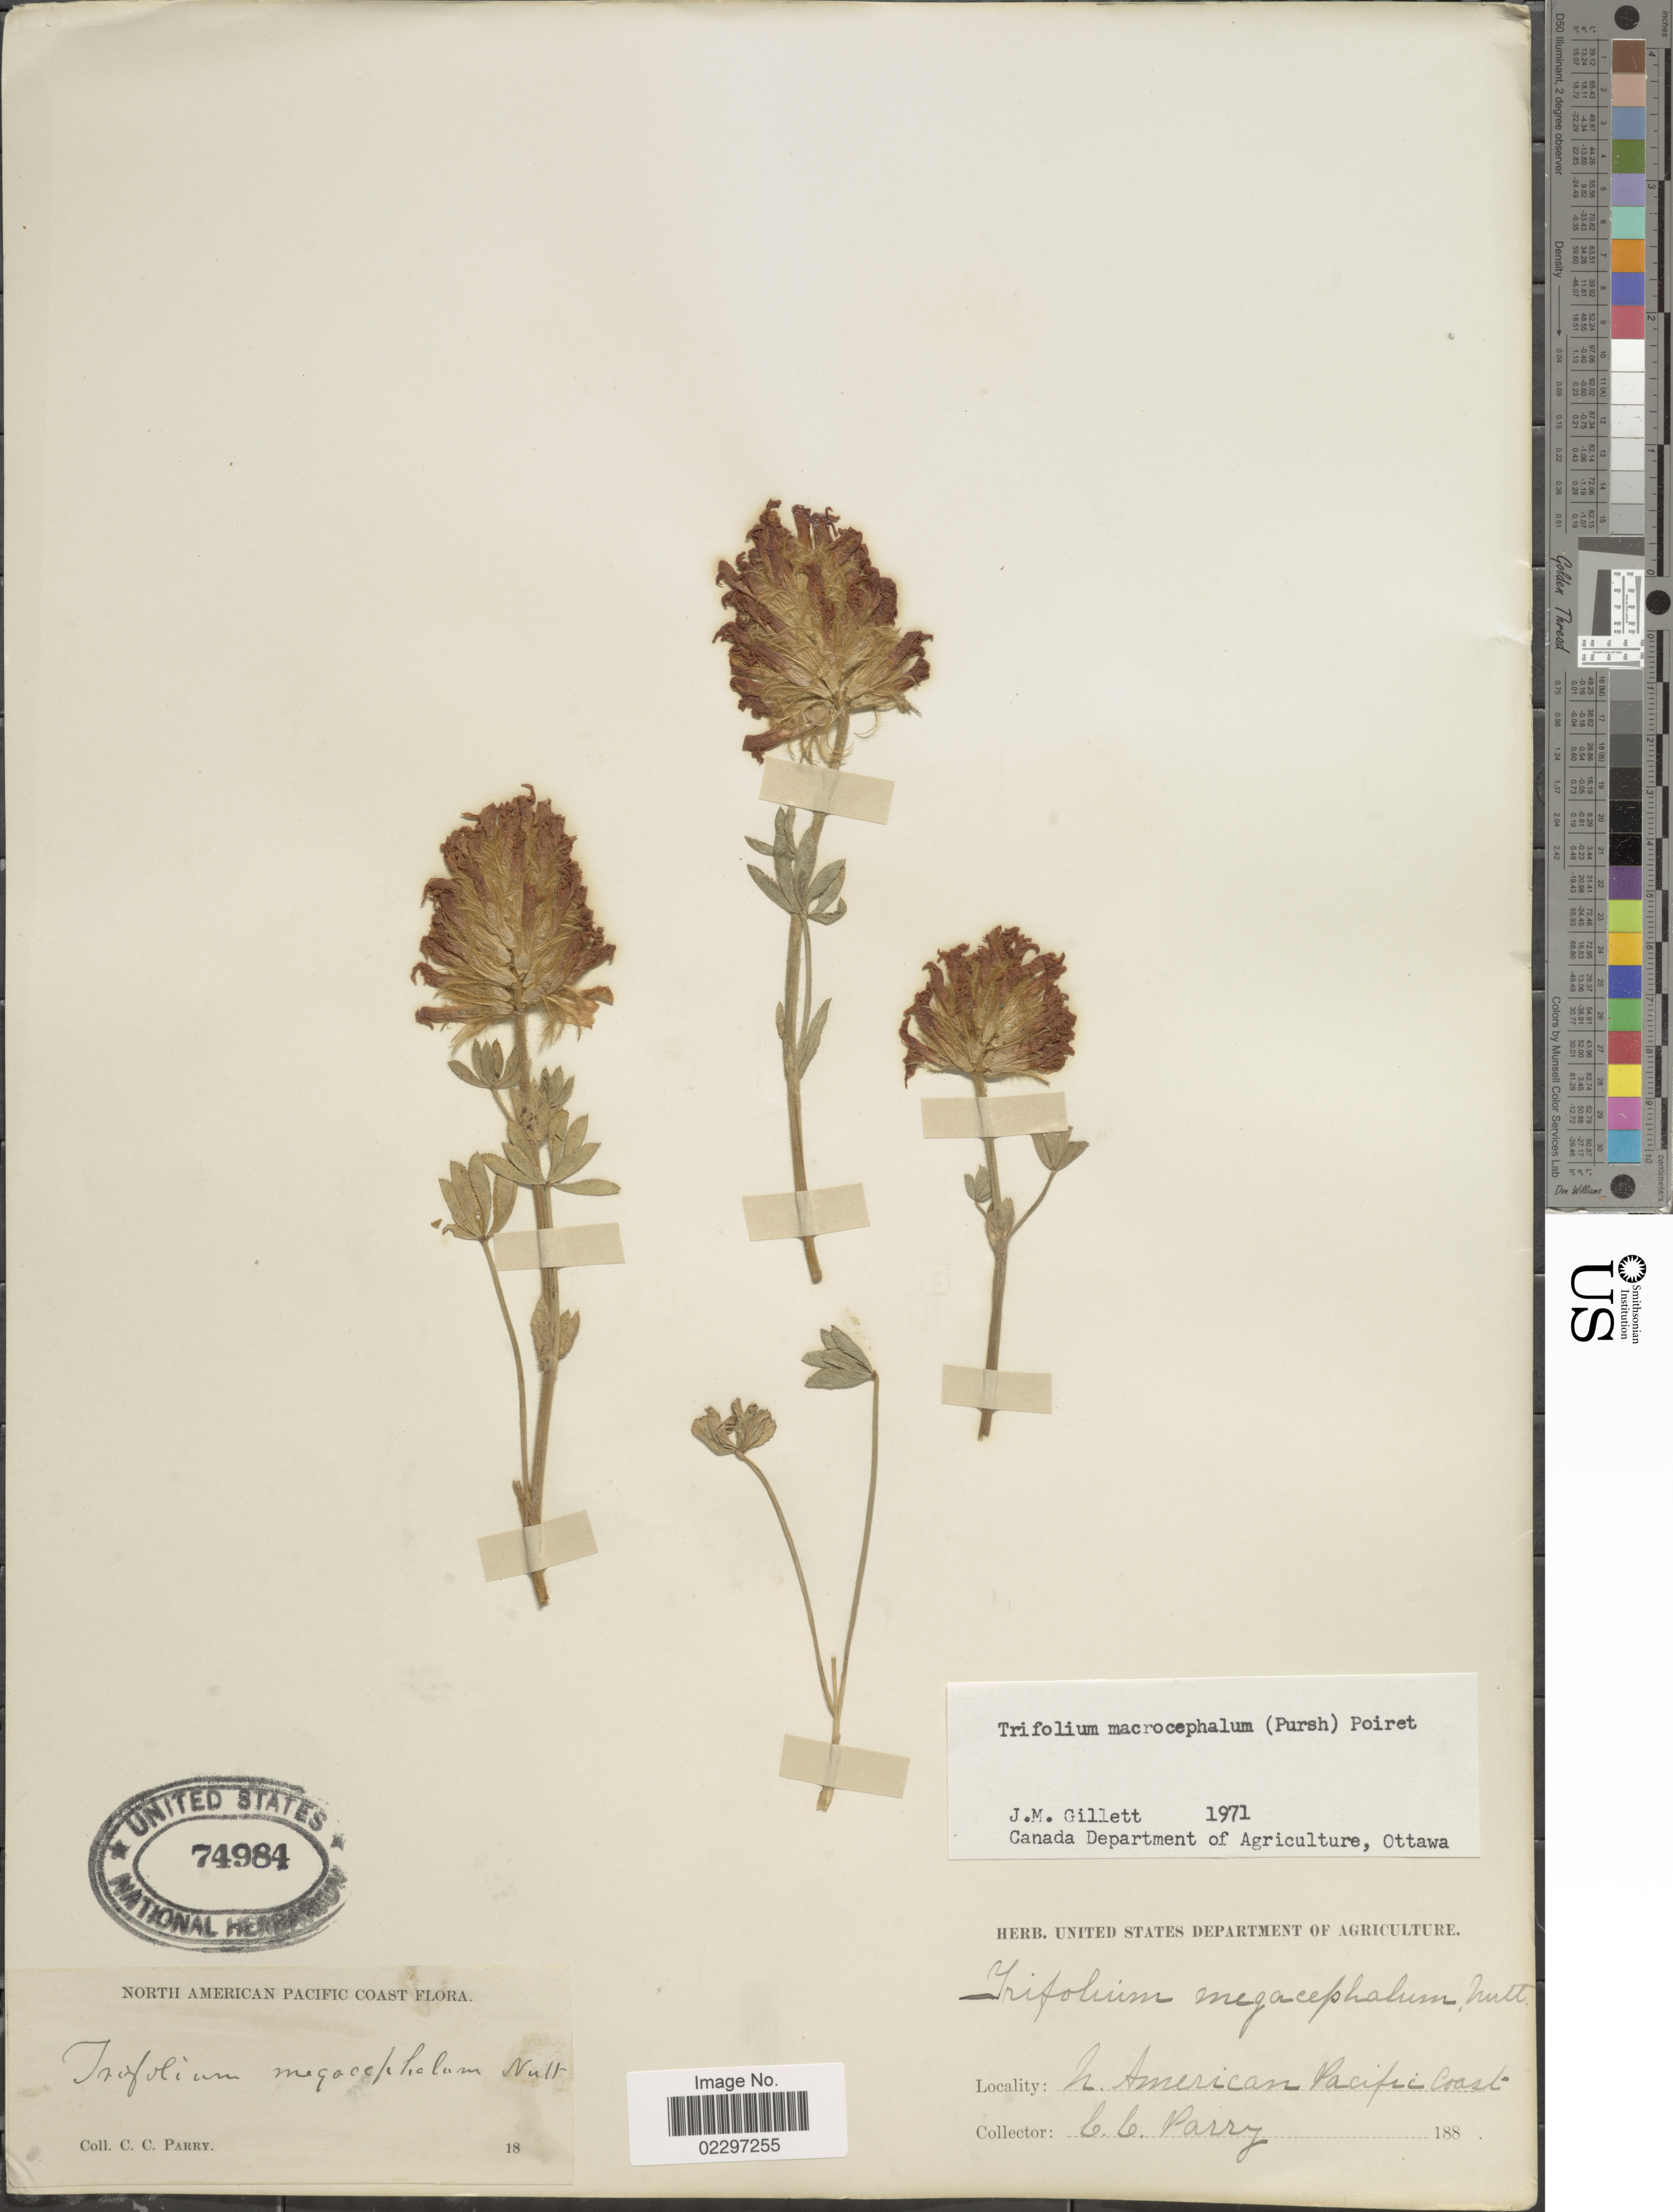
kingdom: Plantae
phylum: Tracheophyta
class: Magnoliopsida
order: Fabales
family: Fabaceae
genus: Trifolium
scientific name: Trifolium macrocephalum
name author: (Pursh) Poir.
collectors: C. C. Parry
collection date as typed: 188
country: United States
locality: North American Pacific Coast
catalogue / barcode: US 74984